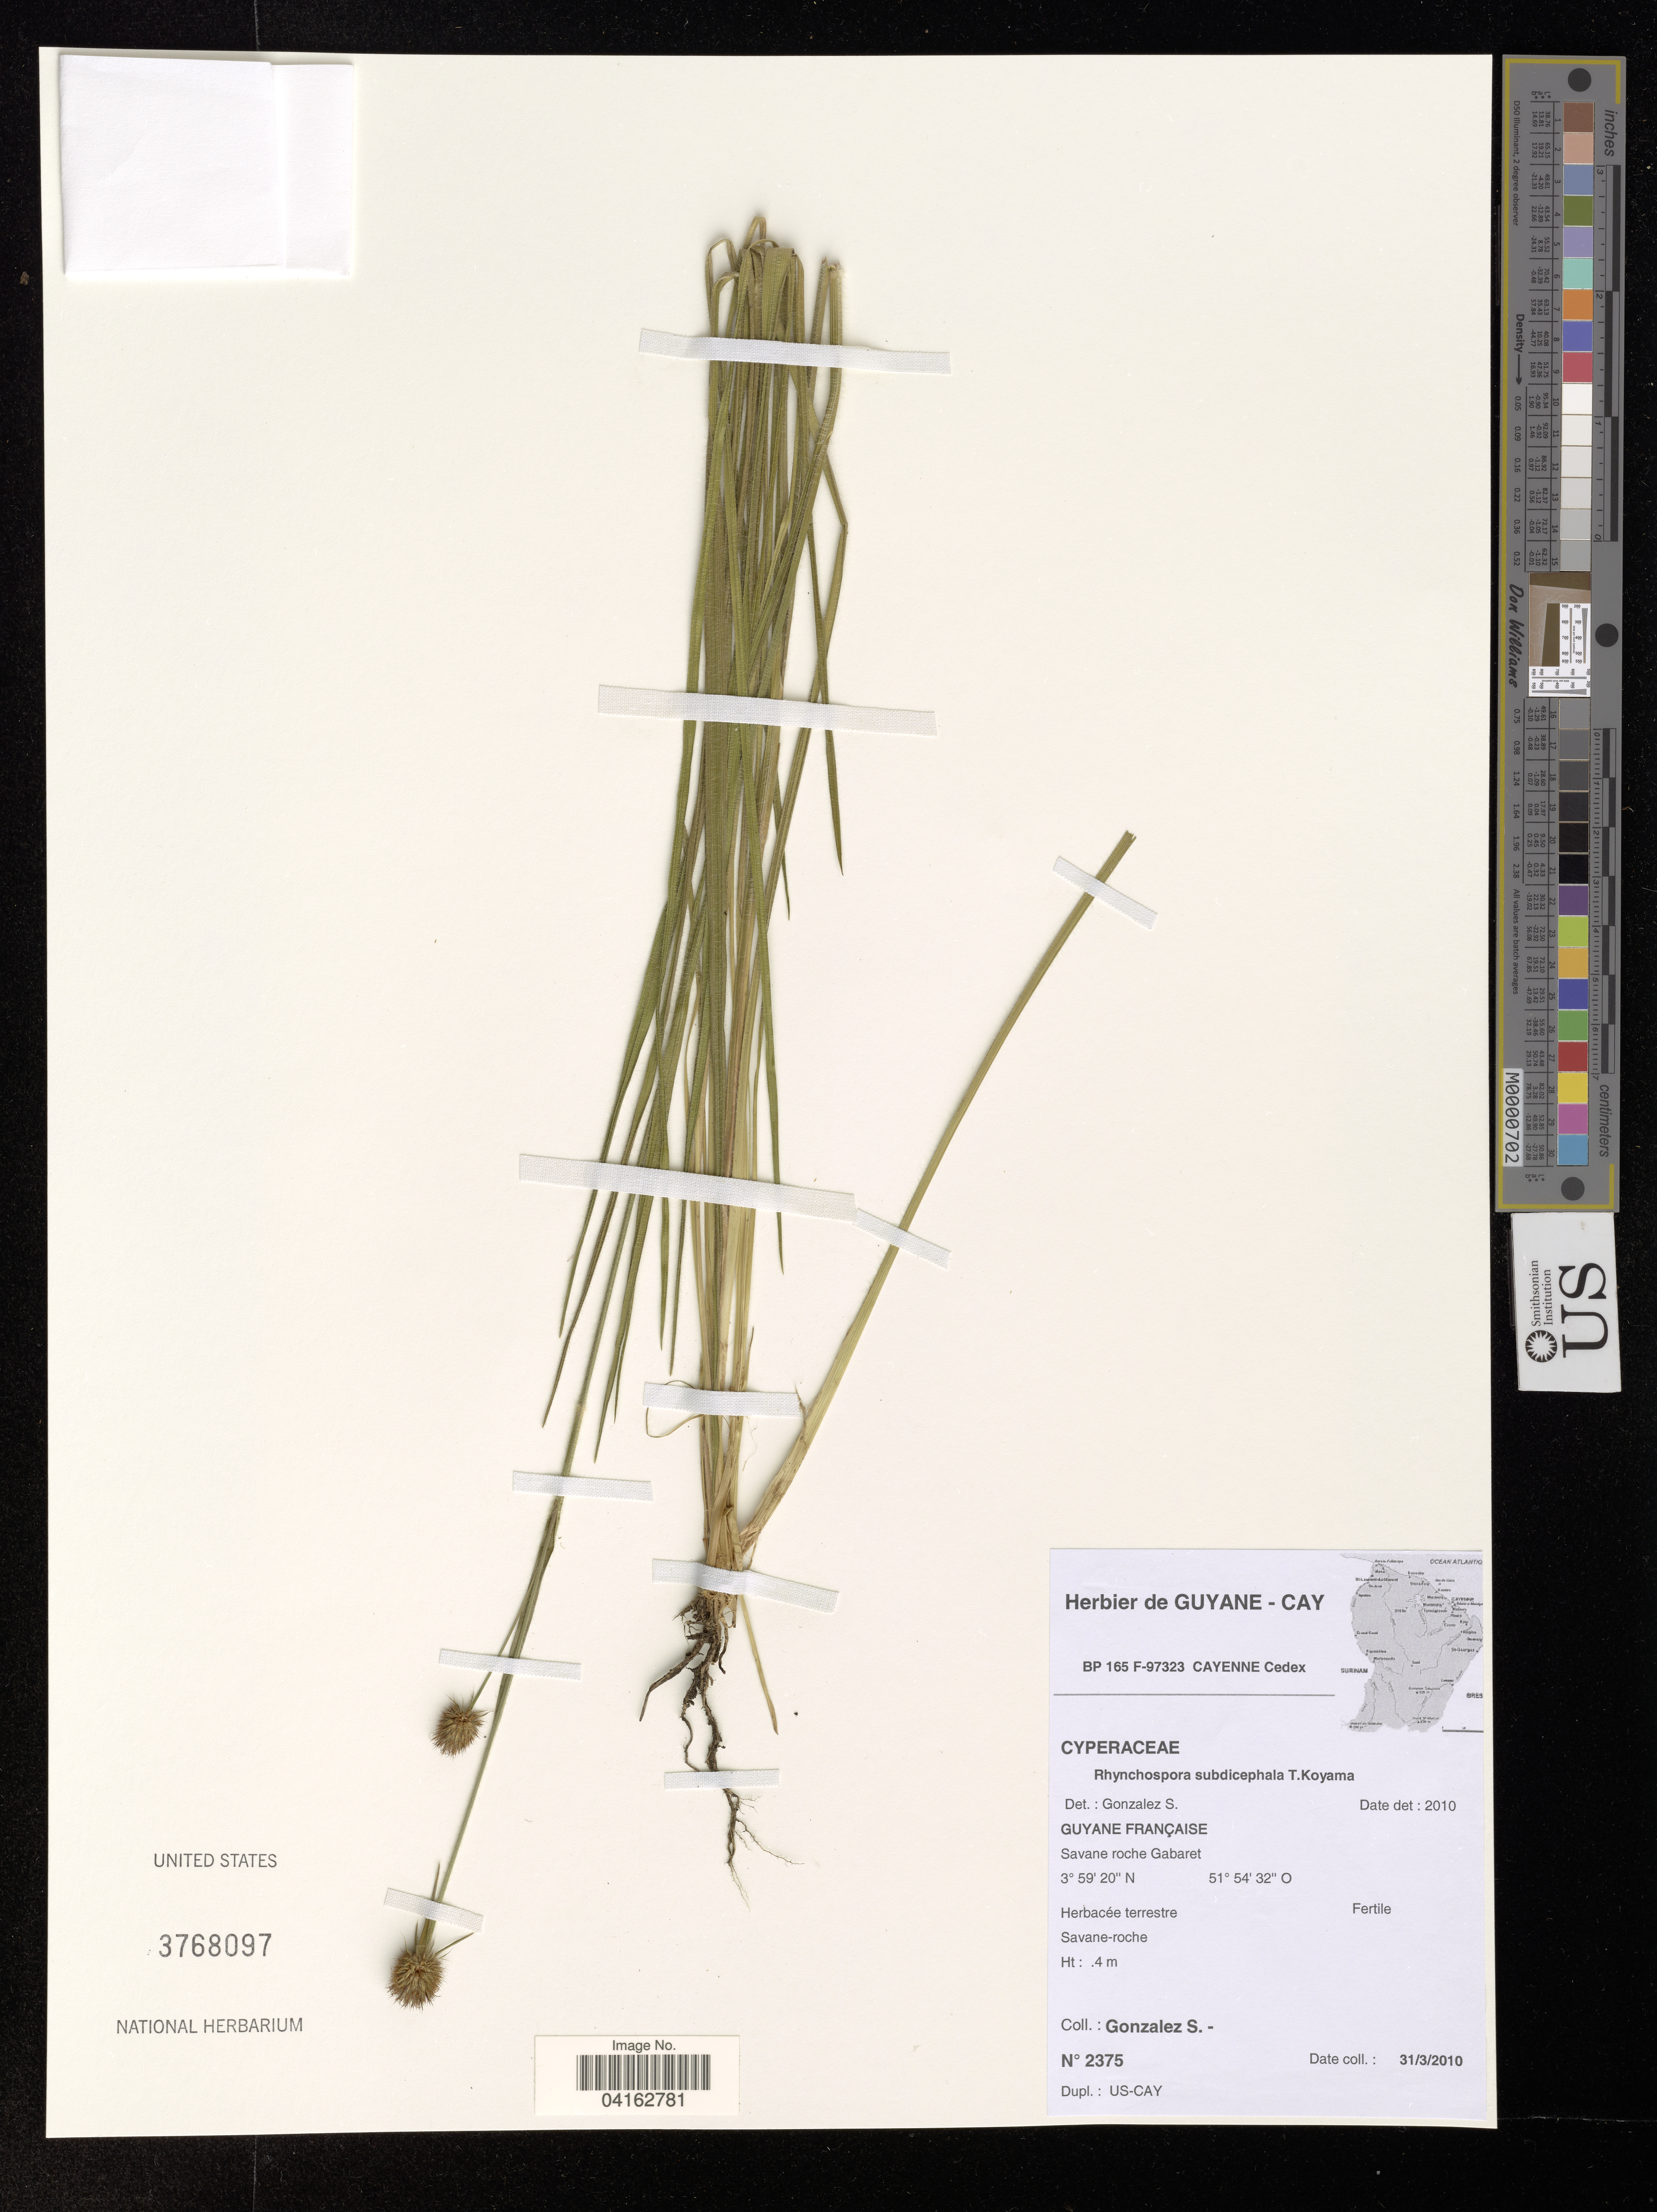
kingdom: Plantae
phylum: Tracheophyta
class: Liliopsida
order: Poales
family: Cyperaceae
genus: Rhynchospora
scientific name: Rhynchospora subdicephala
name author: T. Koyama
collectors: González S., R.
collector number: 2375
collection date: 2010-03-31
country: French Guiana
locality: Savane roche Gabaret.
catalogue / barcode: US 3768097